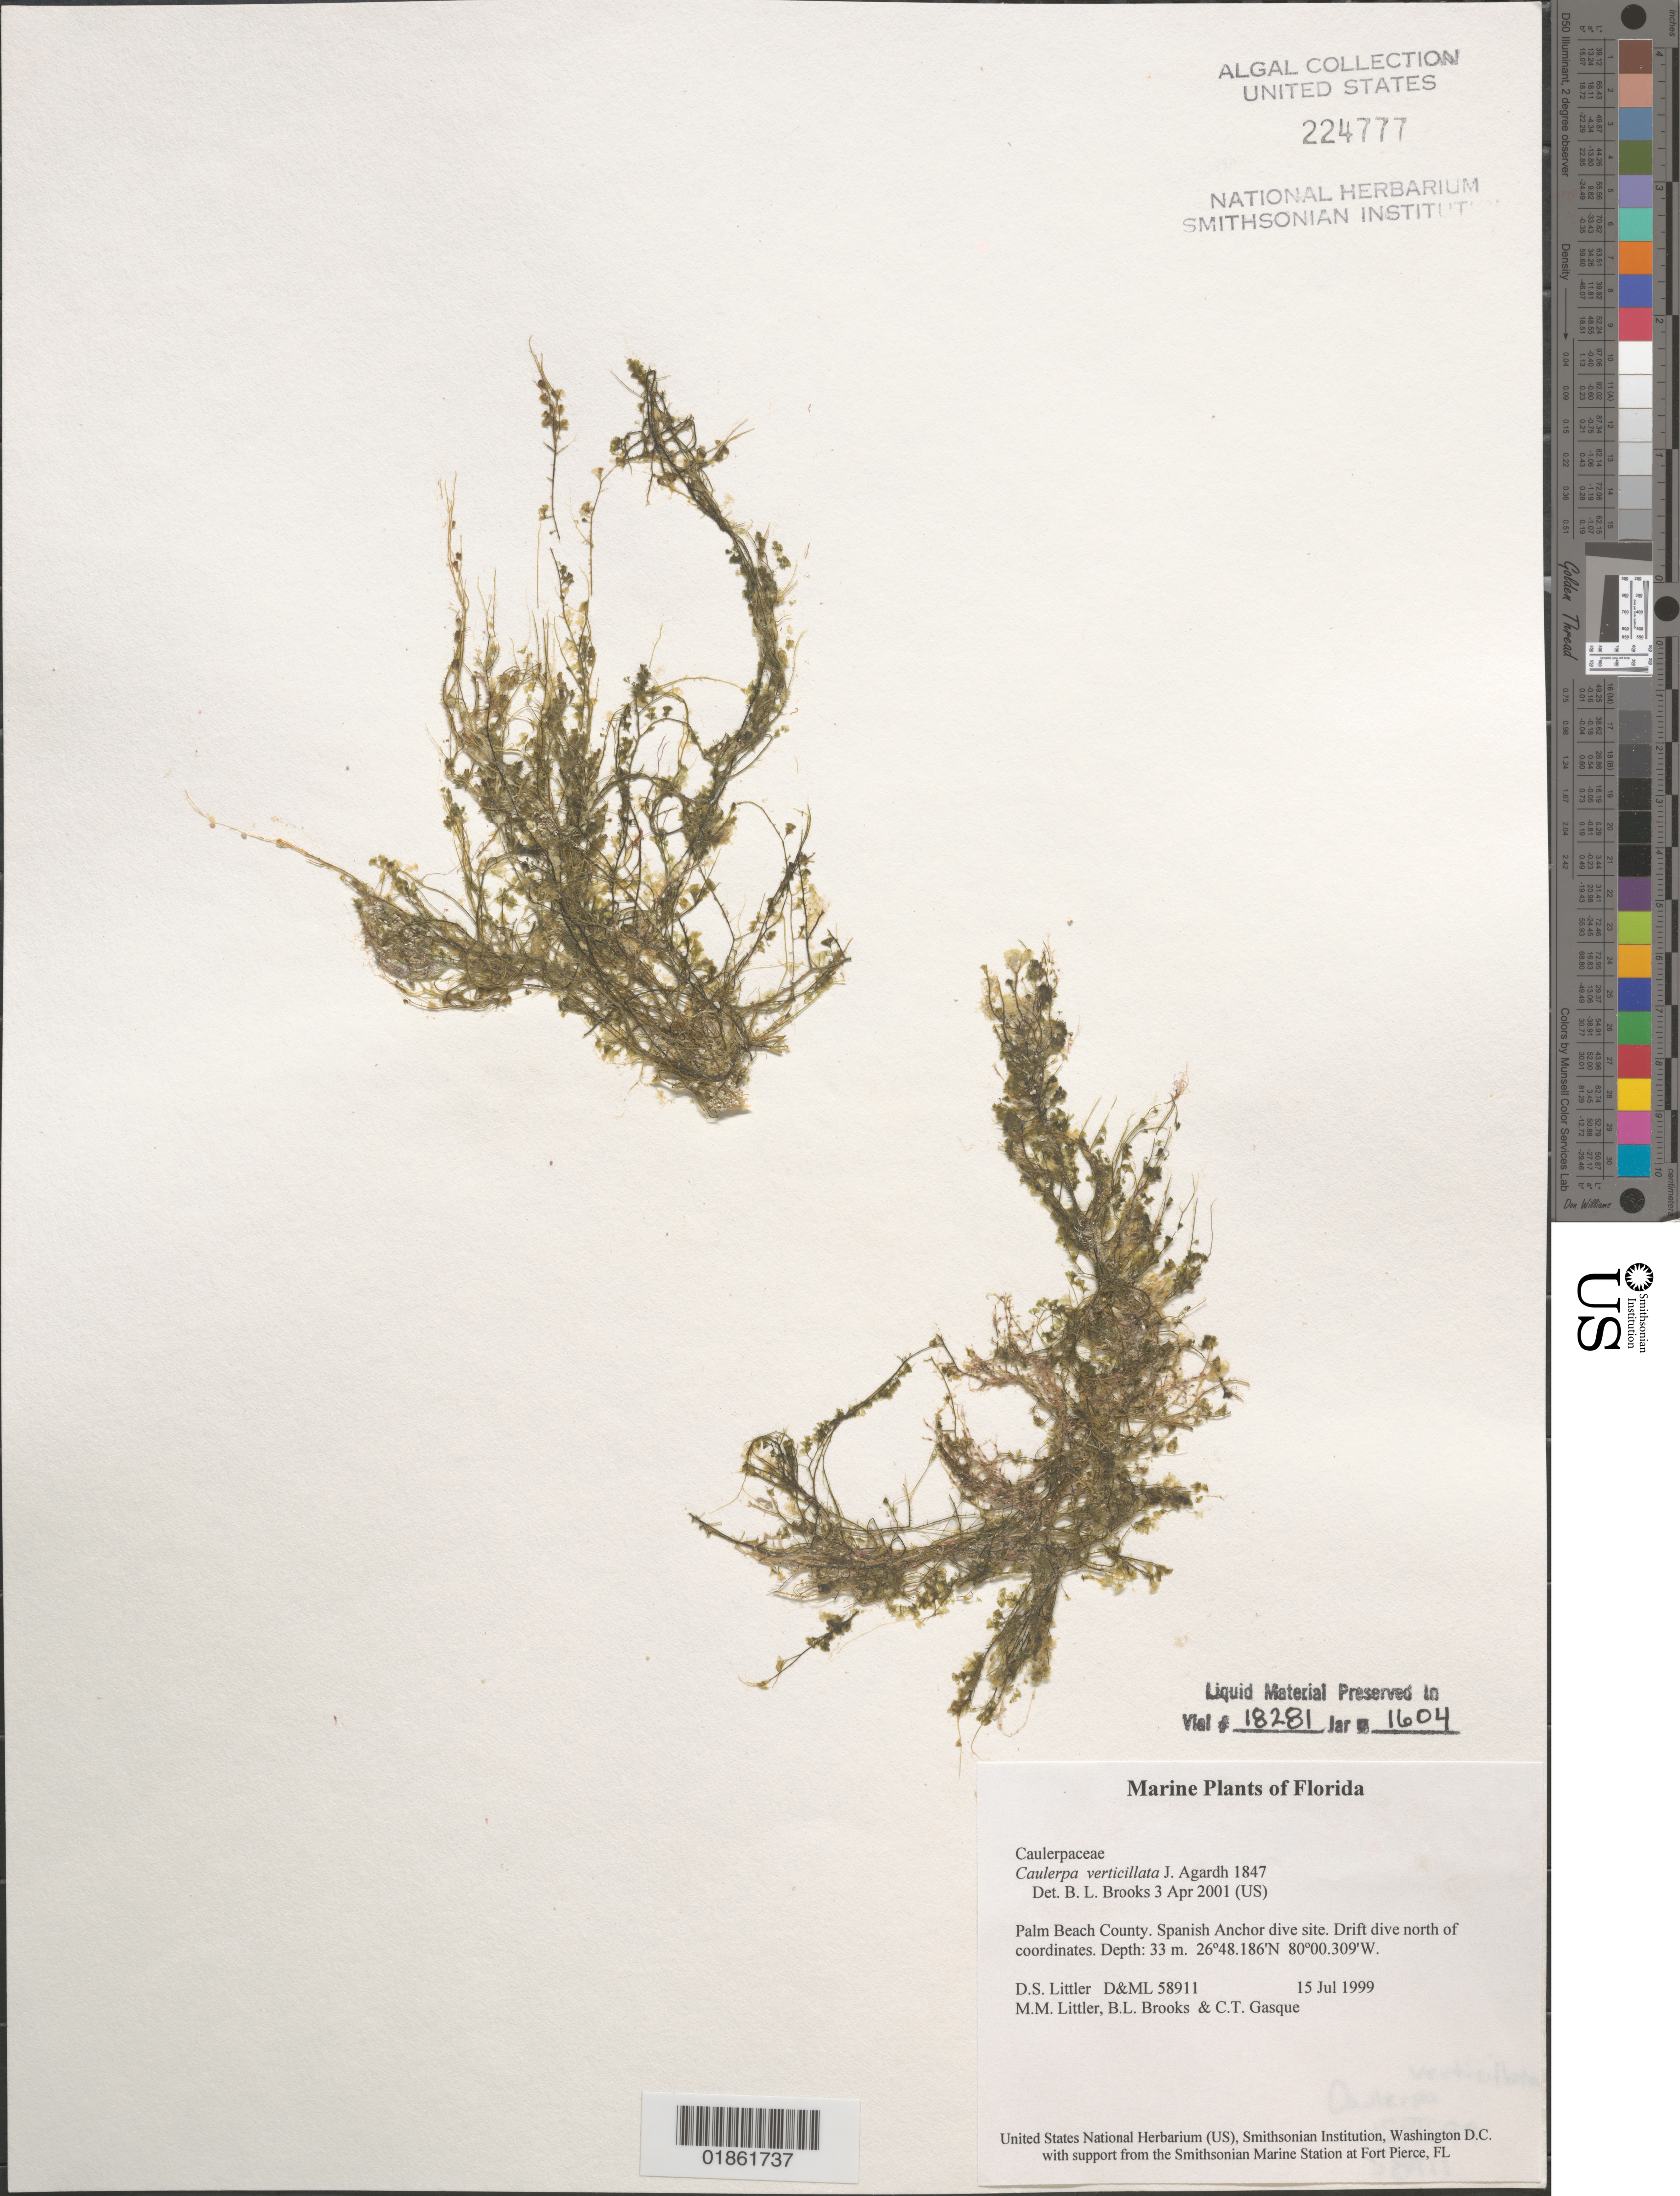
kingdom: Plantae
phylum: Chlorophyta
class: Ulvophyceae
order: Bryopsidales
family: Caulerpaceae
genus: Caulerpa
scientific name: Caulerpa verticillata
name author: J. Agardh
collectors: D. S. Littler, M. M. Littler & C. Gasque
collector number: D&ML 58911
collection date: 1999-07-15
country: United States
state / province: Florida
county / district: Palm Beach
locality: West Palm Beach. Spanish Anchor dive site.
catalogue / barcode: US 224777